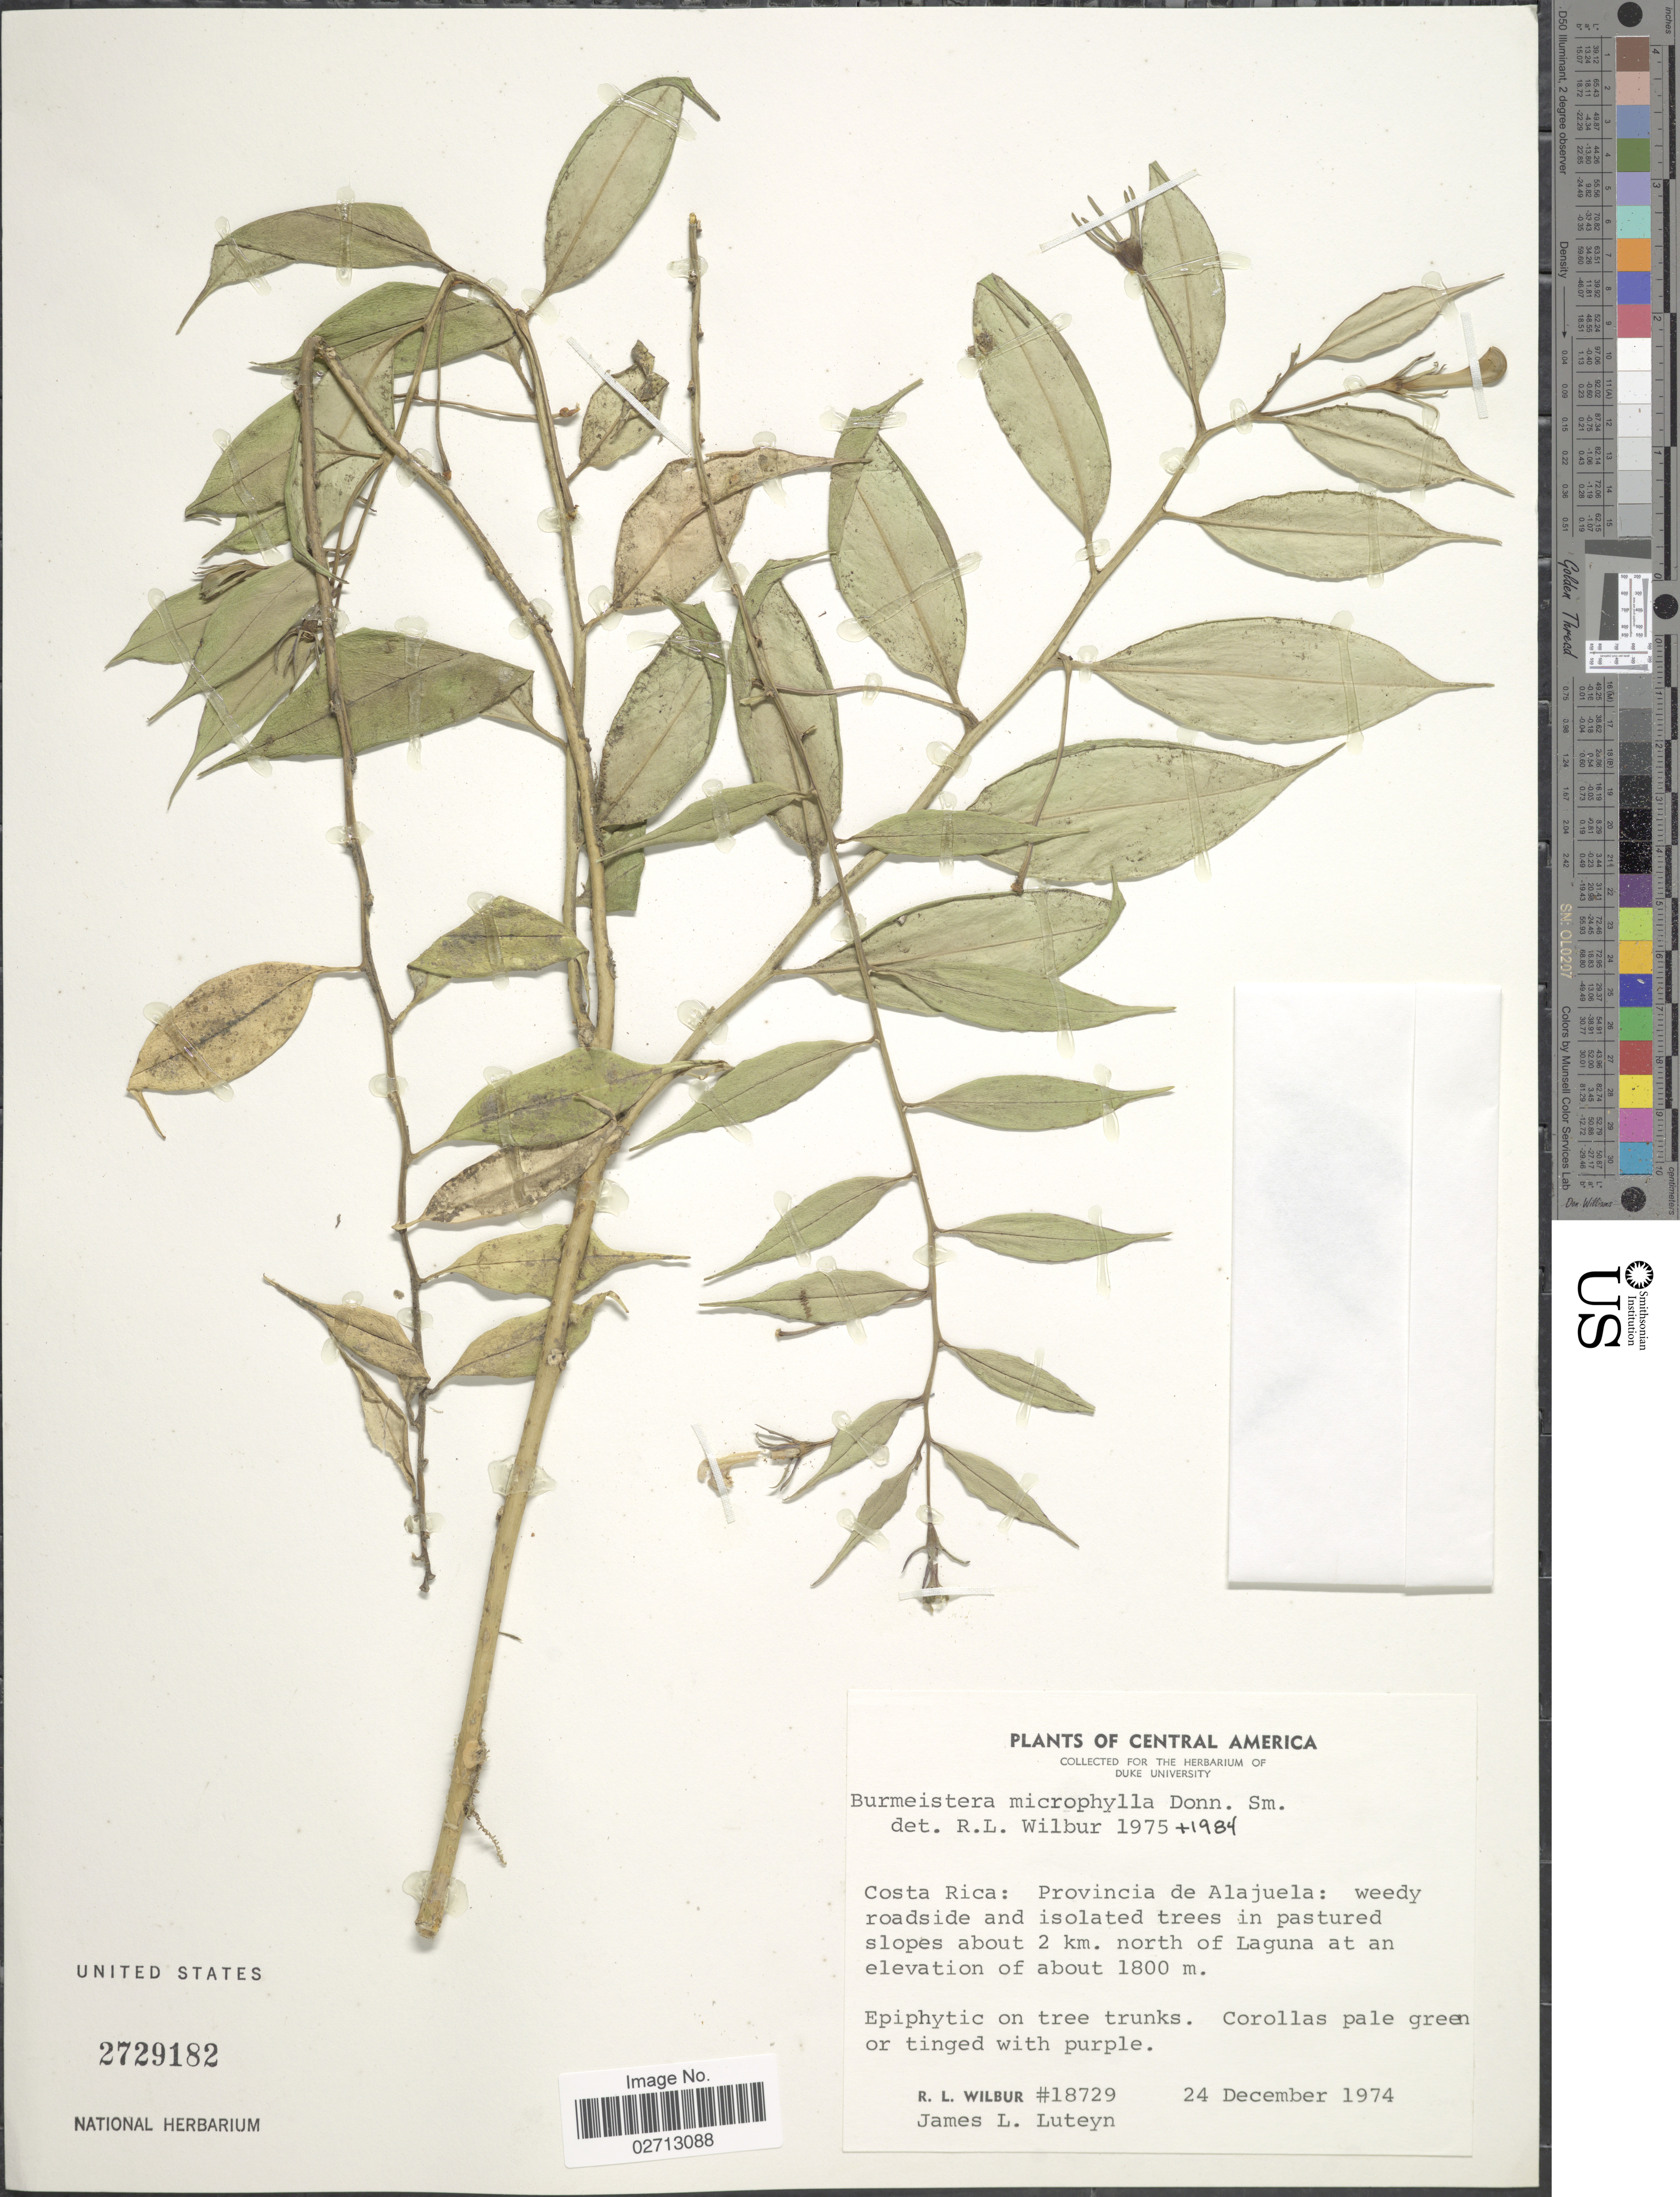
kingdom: Plantae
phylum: Tracheophyta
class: Magnoliopsida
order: Asterales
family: Campanulaceae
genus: Burmeistera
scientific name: Burmeistera microphylla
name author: Donn. Sm.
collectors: R. L. Wilbur & J. L. Luteyn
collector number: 18729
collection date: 1974-12-24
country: Costa Rica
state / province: Alajuela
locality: About 2 km. north of Laguna.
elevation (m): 1800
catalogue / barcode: US 2729182